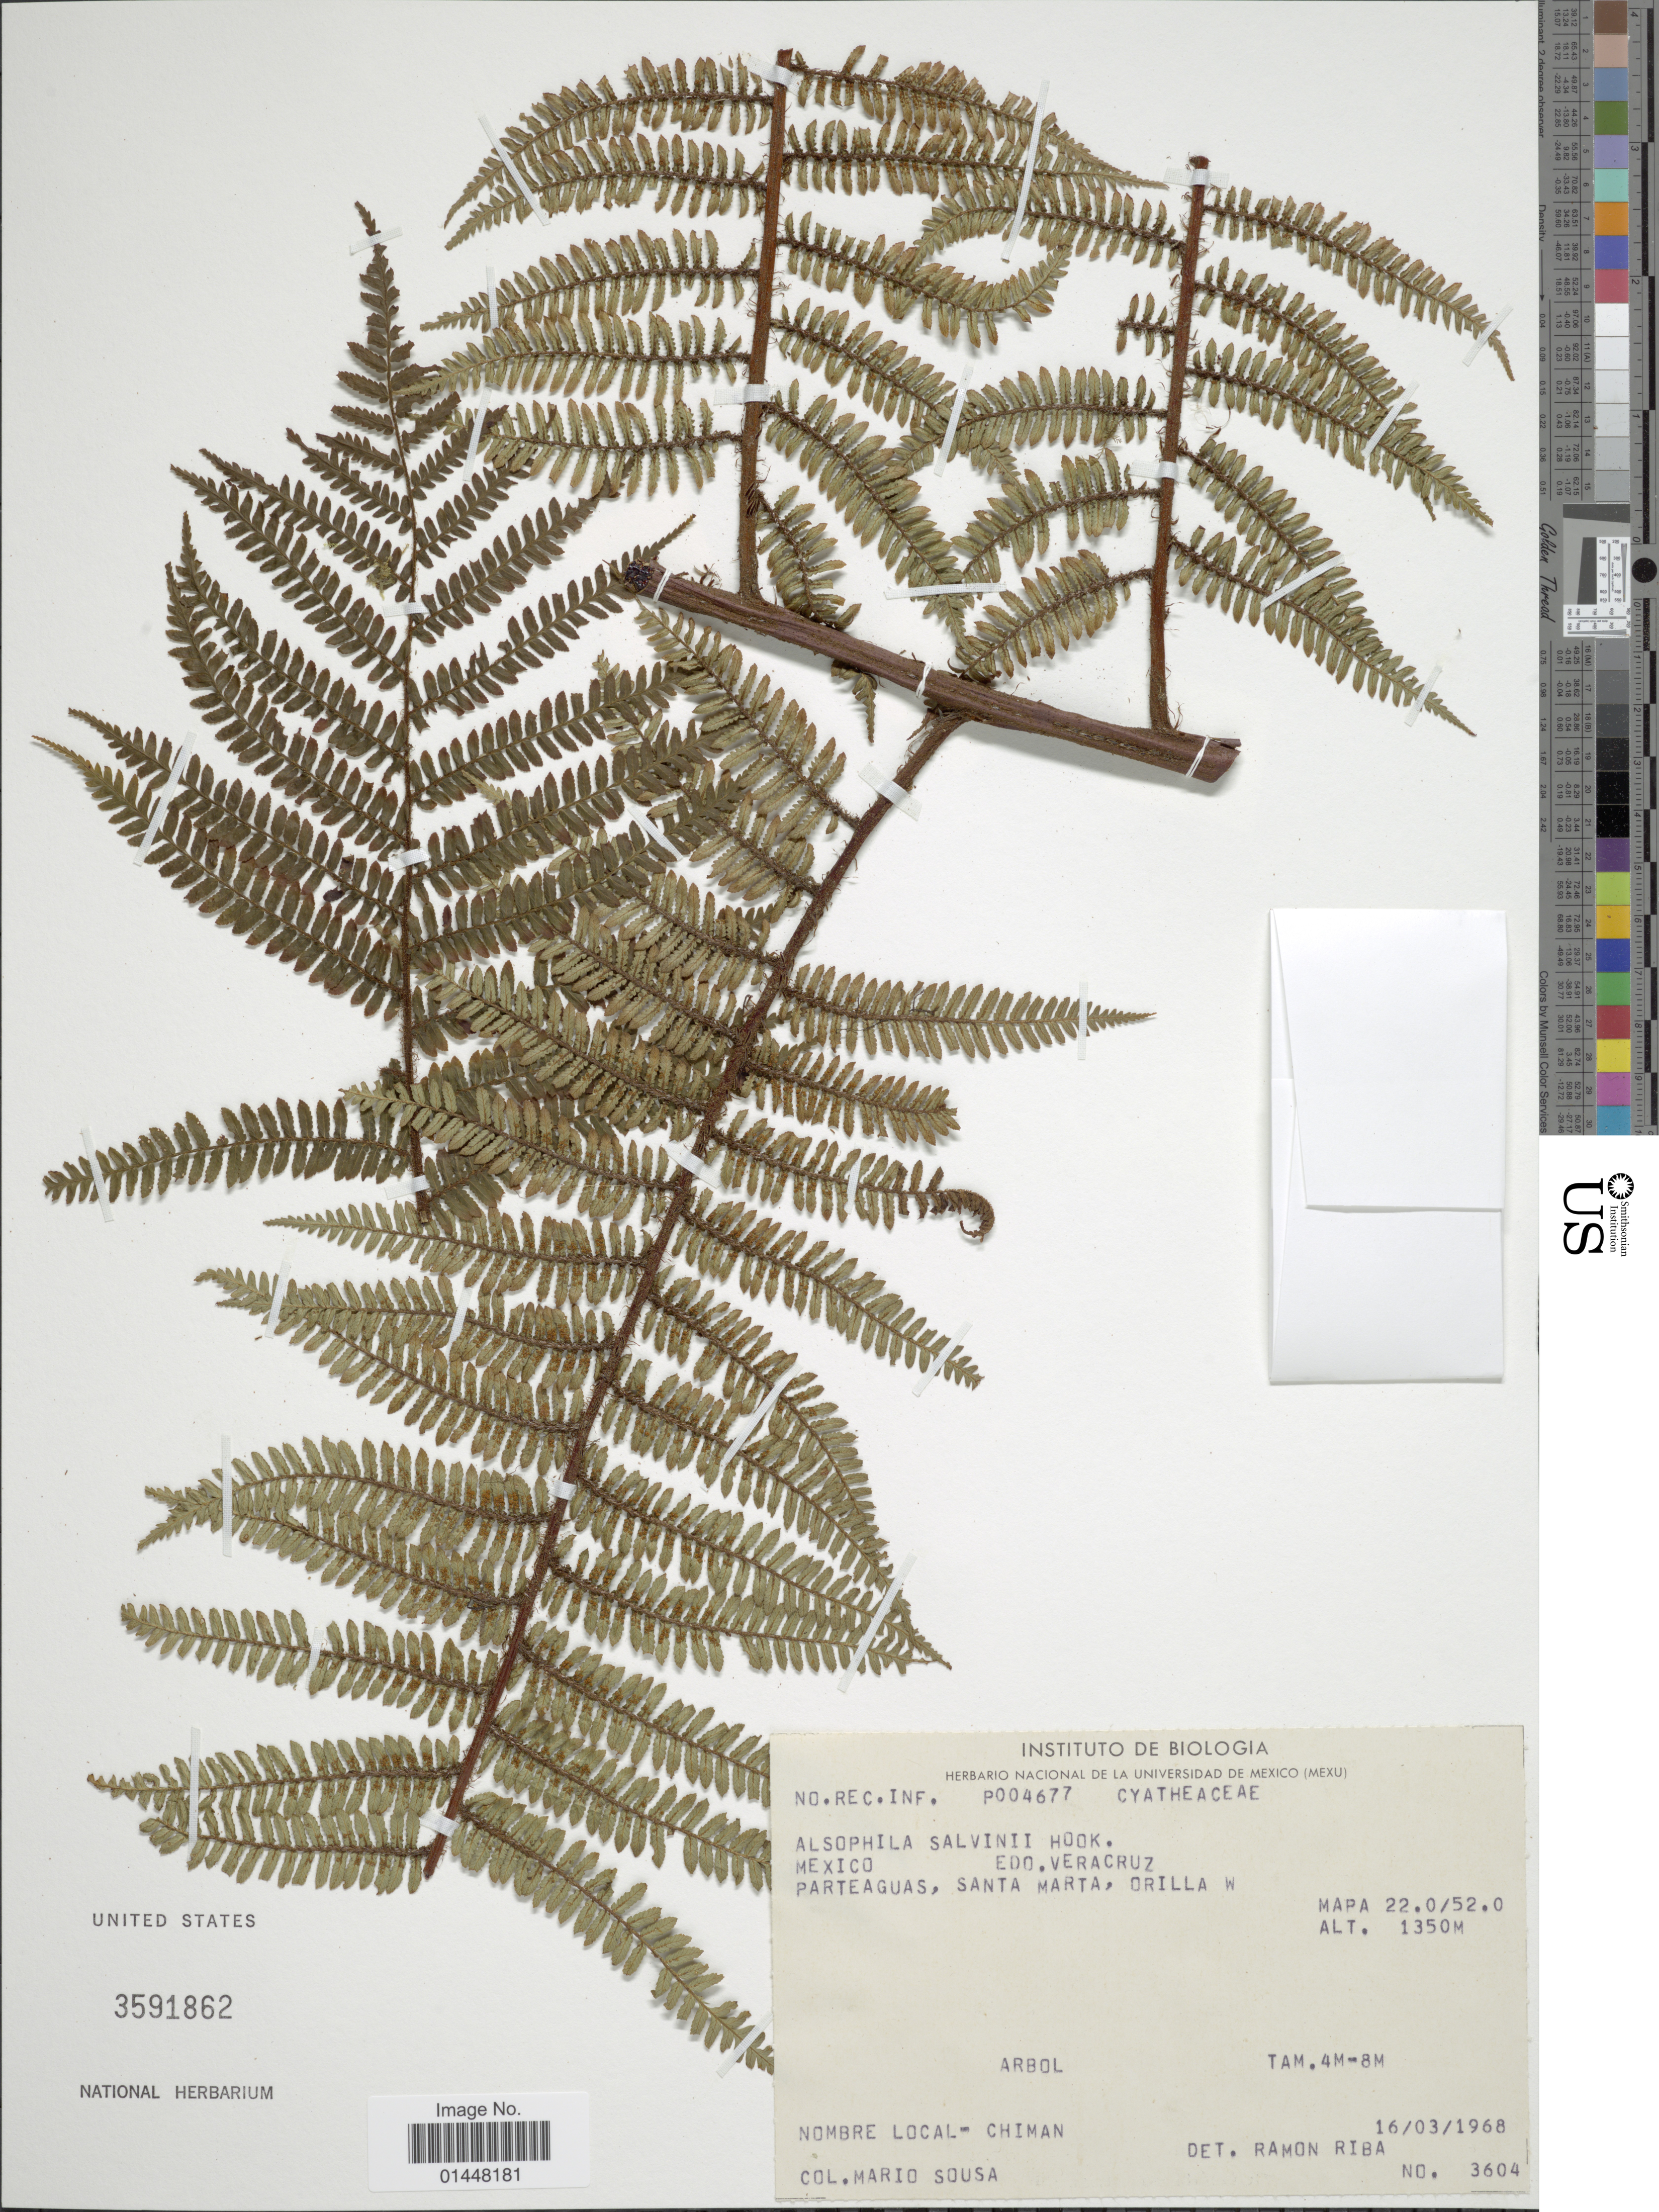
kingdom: Plantae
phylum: Tracheophyta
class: Polypodiopsida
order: Cyatheales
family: Cyatheaceae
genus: Gymnosphaera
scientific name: Gymnosphaera salvinii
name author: (Hook.)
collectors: M. Sousa S.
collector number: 3604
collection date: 1968-03-16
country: Mexico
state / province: Veracruz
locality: Veracruz. Parteaguas, Santa Marta, Orilla W. Mapa 22.0/52.0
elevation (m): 1350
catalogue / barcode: US 3591862